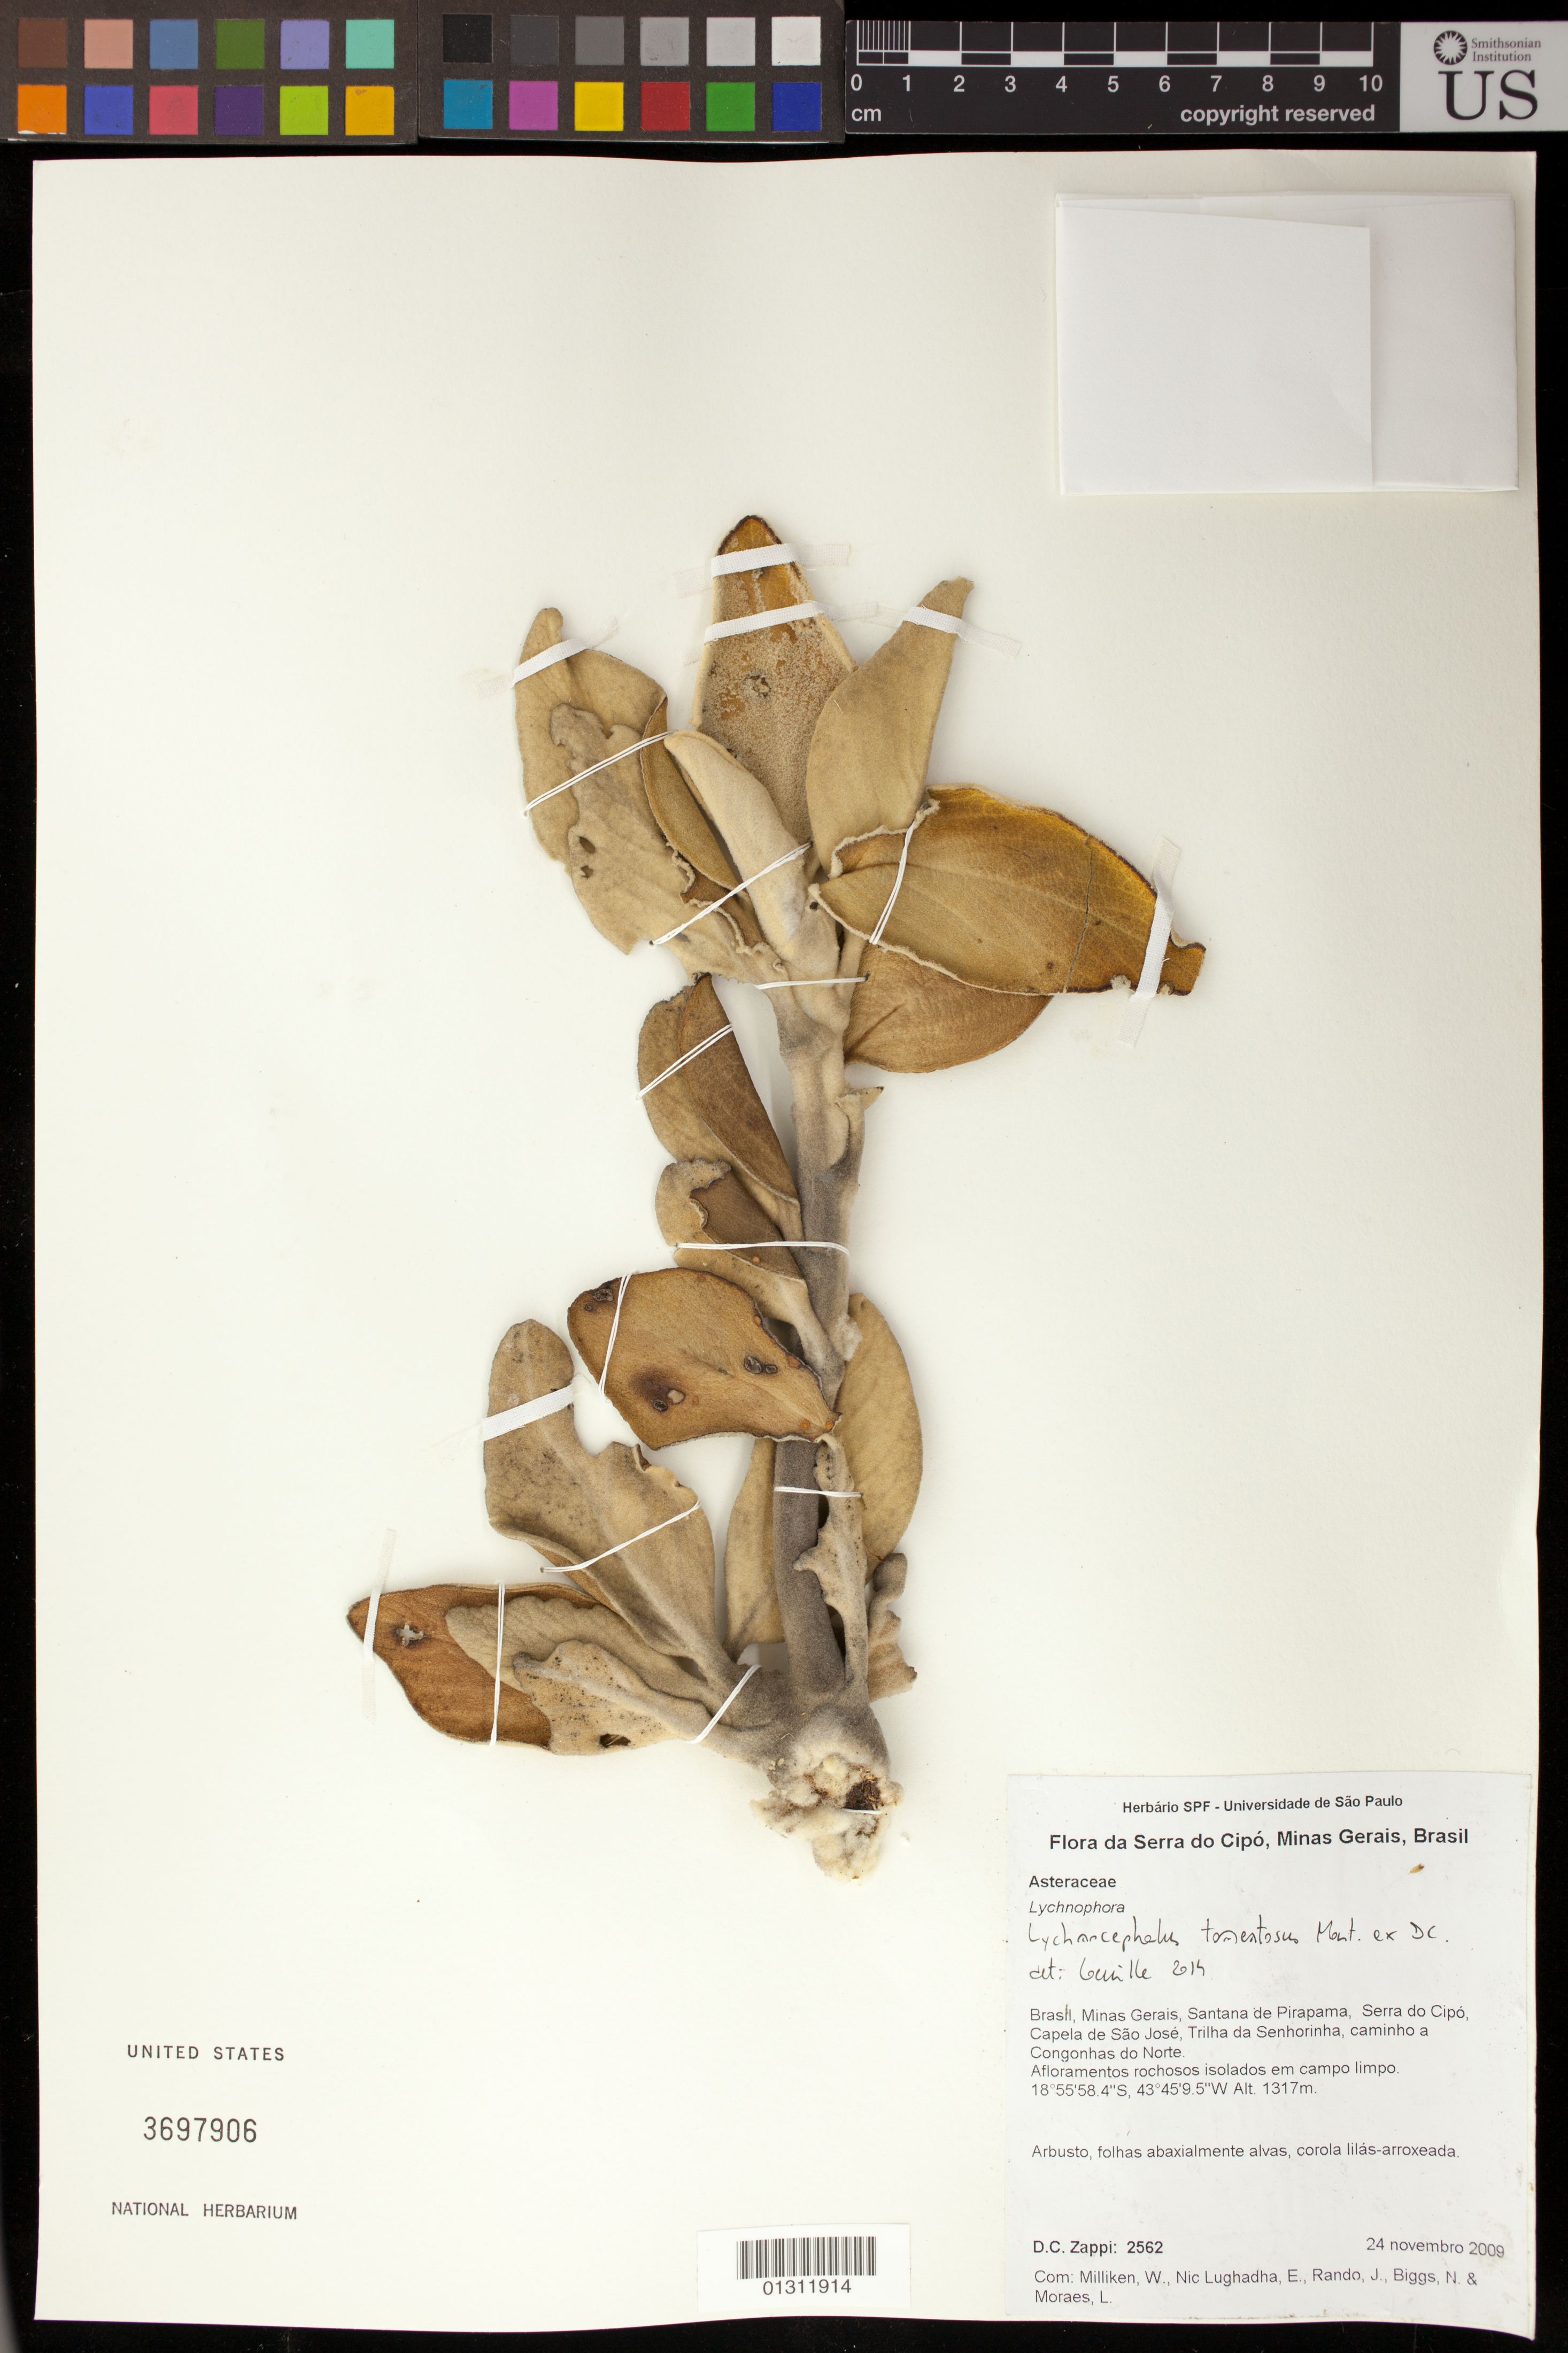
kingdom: Plantae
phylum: Tracheophyta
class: Magnoliopsida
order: Asterales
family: Asteraceae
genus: Lychnophora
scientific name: Lychnophora tomentosa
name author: (Mart. ex DC.) Sch. Bip.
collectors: D. Zappi, W. Milliken, E. Nic Lughadha, J. Rando, N. Biggs & L. Morales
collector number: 2562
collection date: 2009-11-24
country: Brazil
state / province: Minas Gerais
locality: Santana de Pirapama, Serra do Cipo, Capela de Sao Jose, Trilha de Senhorinha, caminho a Congonhas do Norte.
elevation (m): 1317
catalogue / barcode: US 3697906